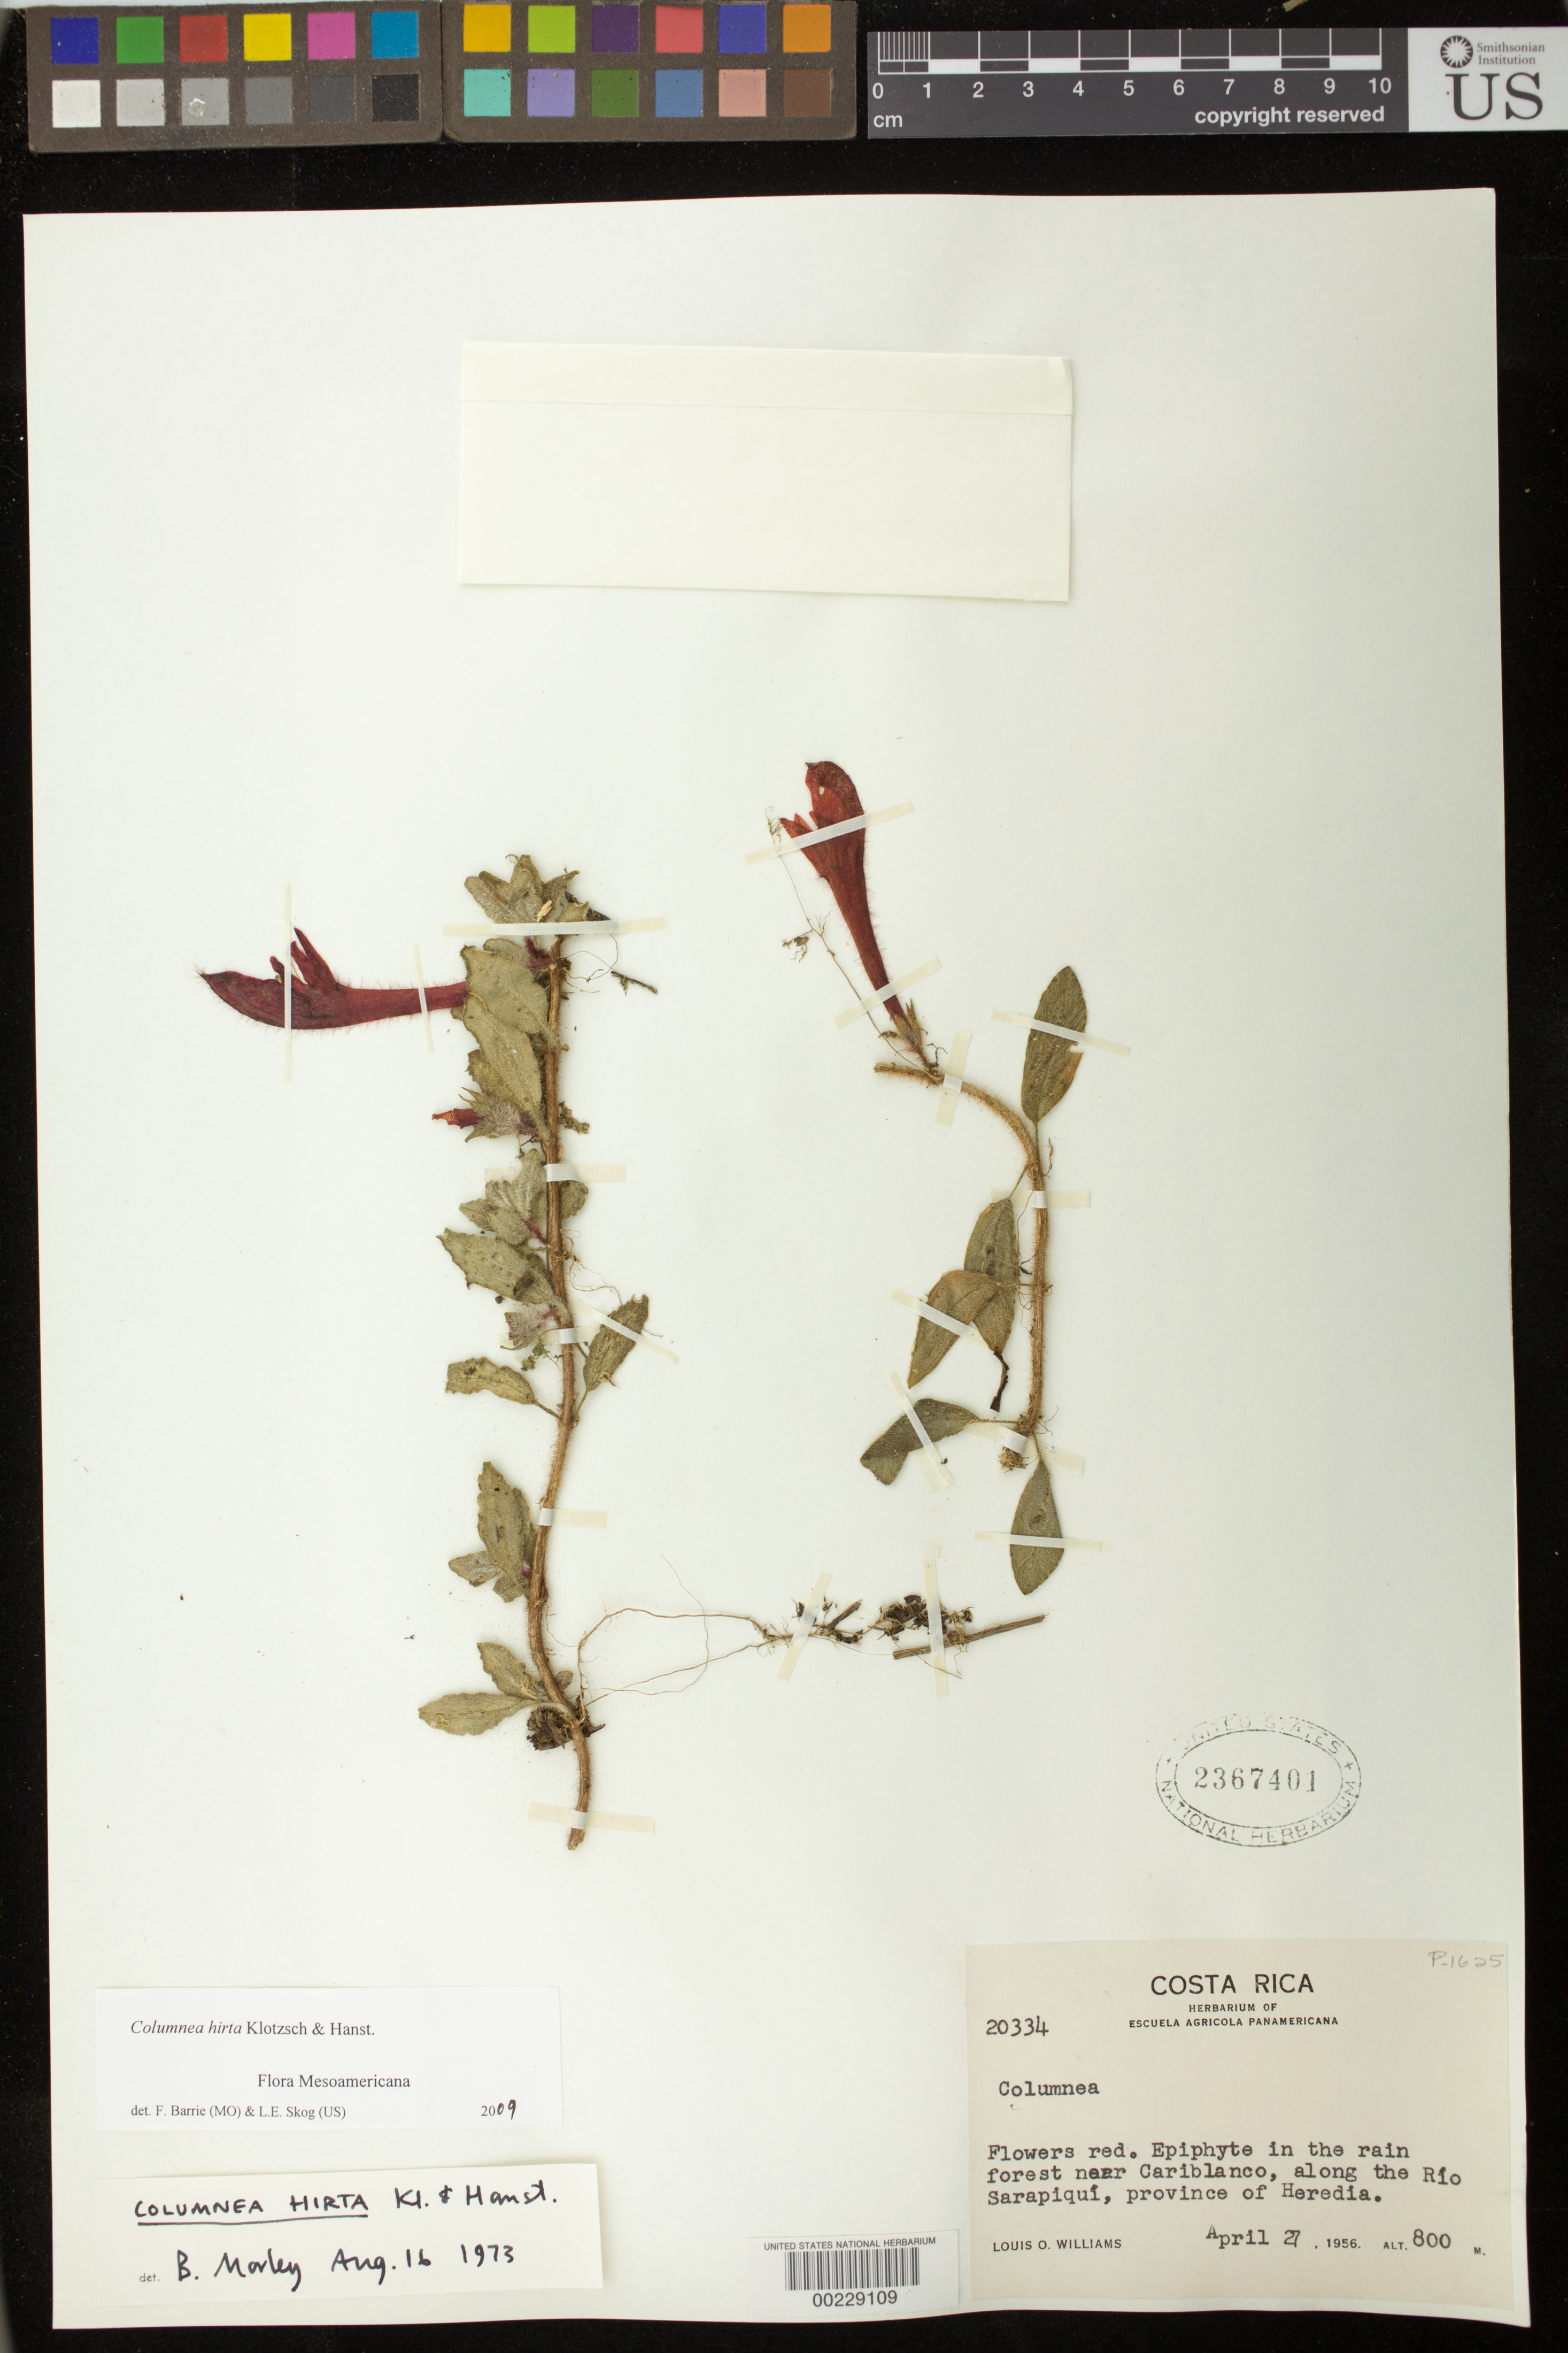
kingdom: Plantae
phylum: Tracheophyta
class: Magnoliopsida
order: Lamiales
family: Gesneriaceae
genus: Columnea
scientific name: Columnea hirta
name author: Klotzsch & Hanst.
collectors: L. O. Williams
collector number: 20334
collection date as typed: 27 Apr 1956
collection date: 1956-04-27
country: Costa Rica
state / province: Heredia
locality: Near Cariblanco, along the Rio Sarapiqui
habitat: In the rain forest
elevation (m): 800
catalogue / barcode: US 2367401